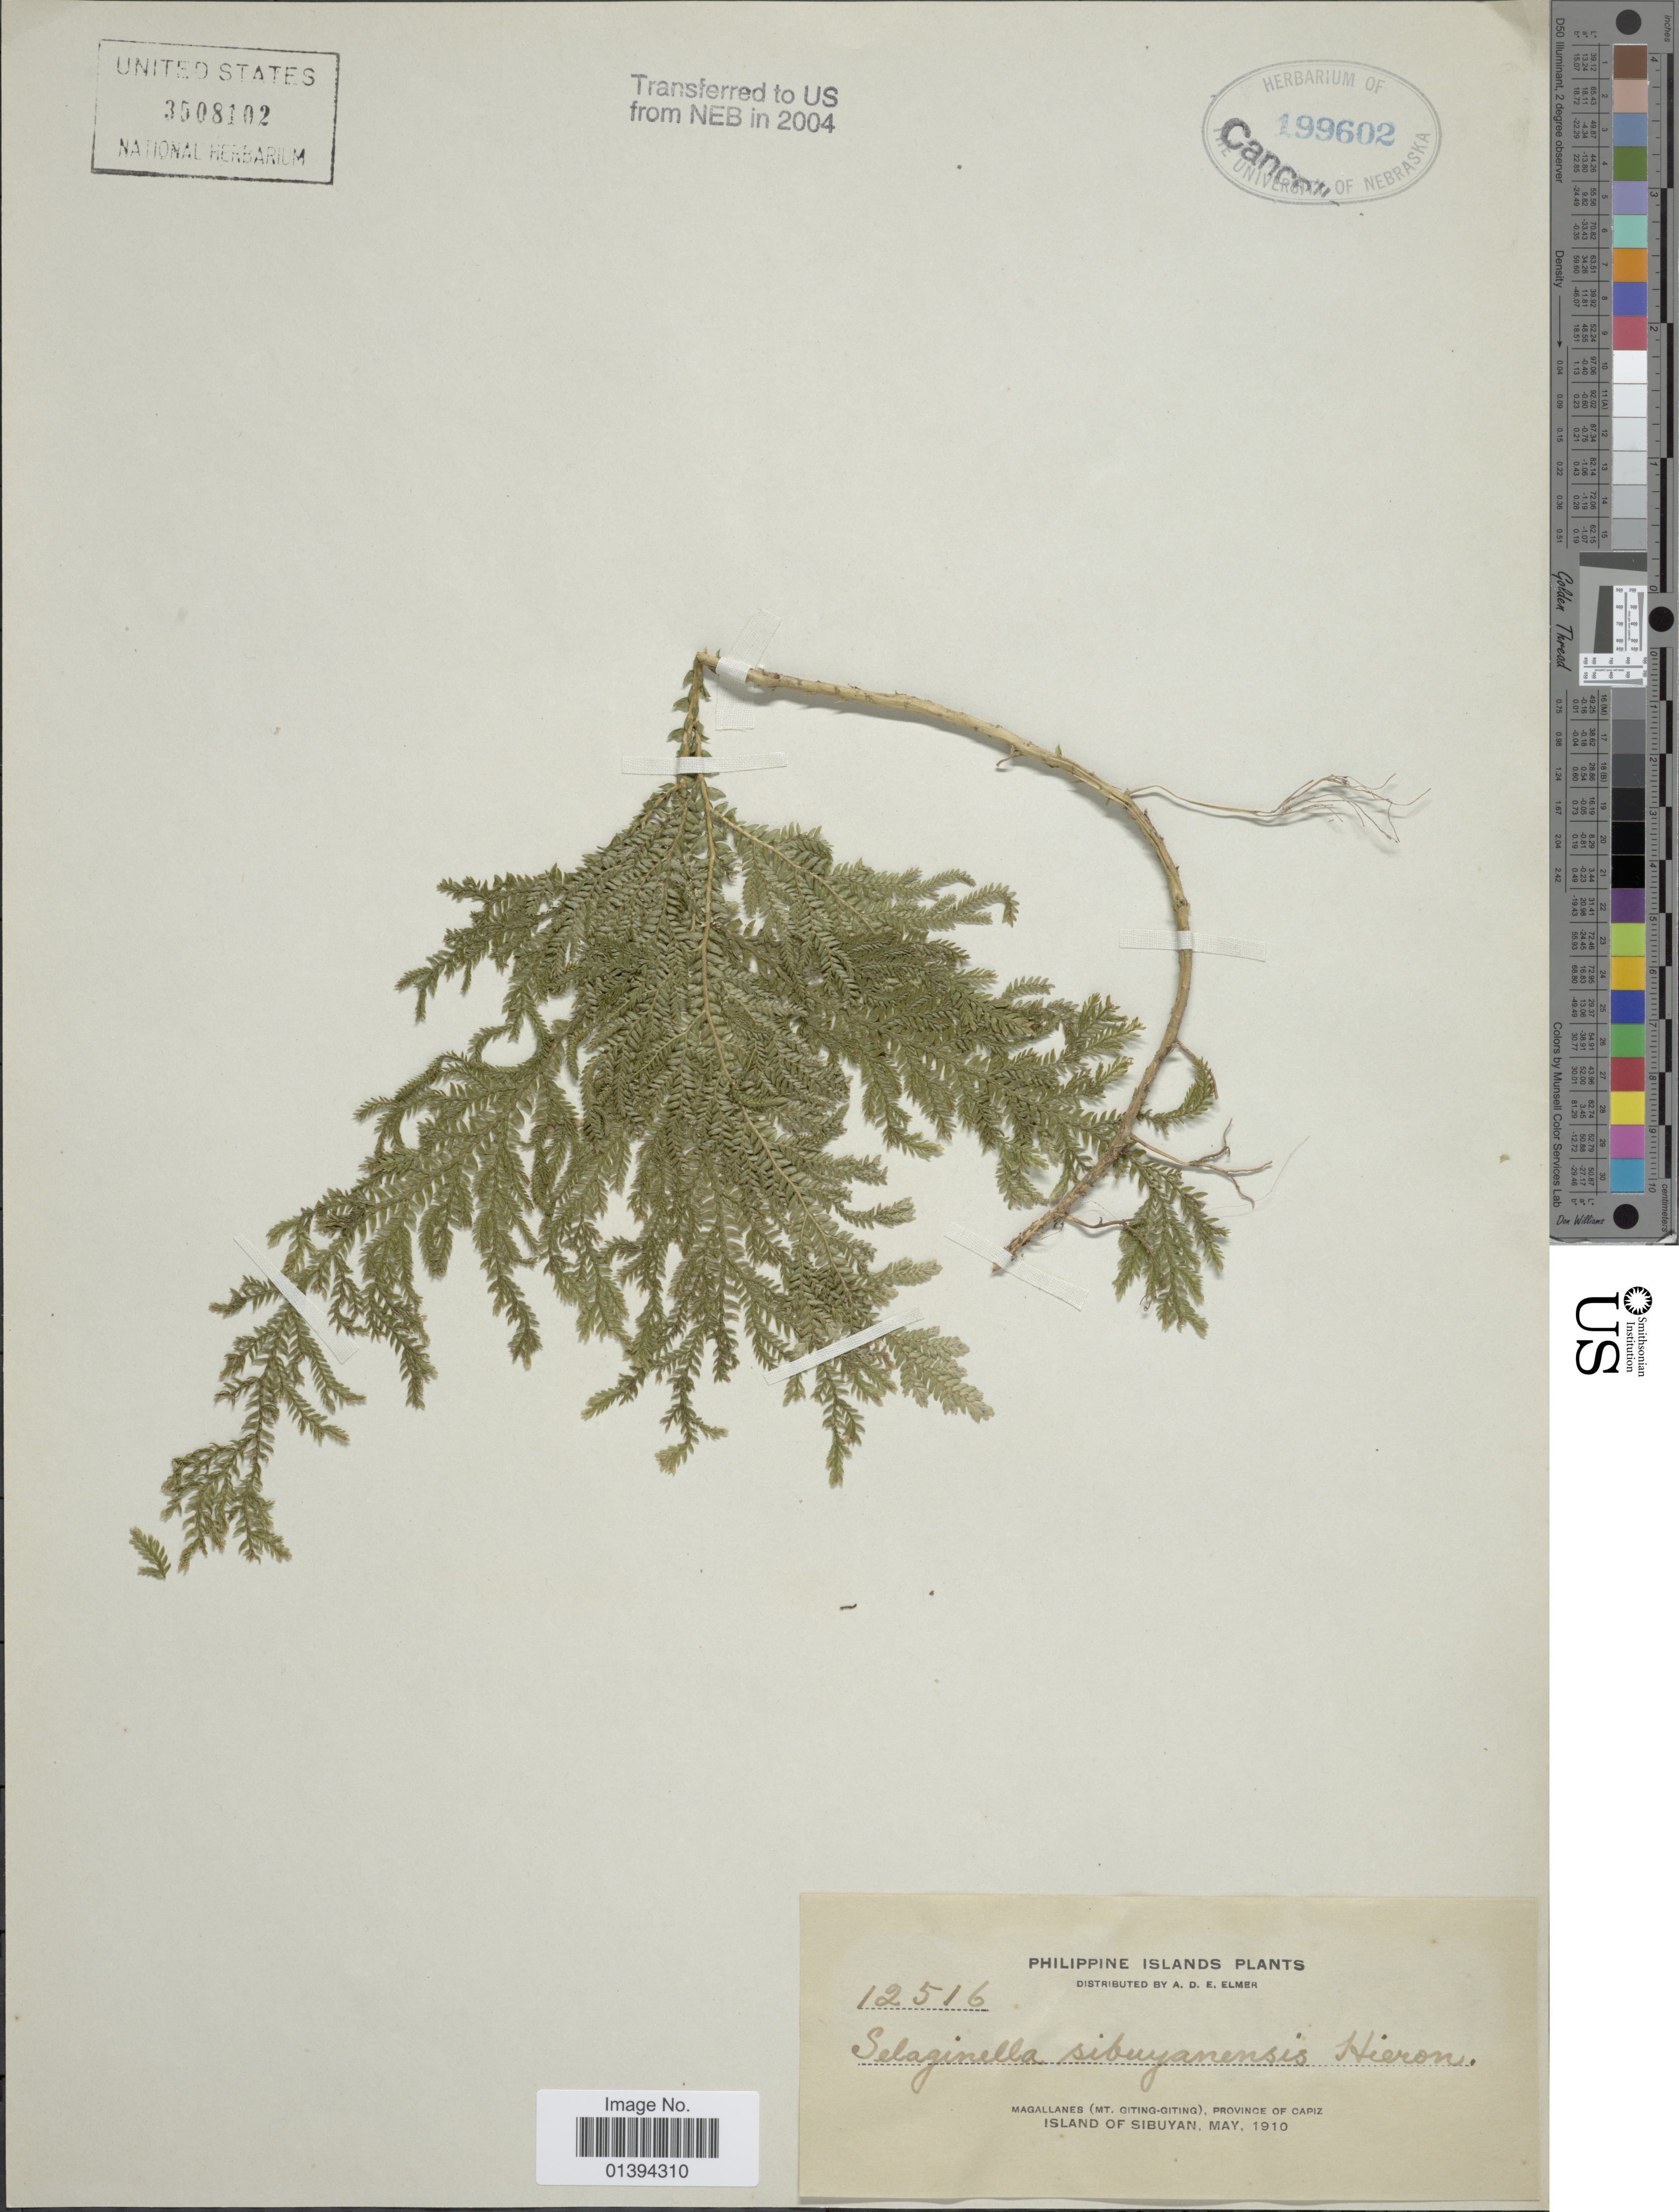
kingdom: Plantae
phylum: Tracheophyta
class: Lycopodiopsida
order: Selaginellales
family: Selaginellaceae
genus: Selaginella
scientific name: Selaginella sibuyanensis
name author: Hieron.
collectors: A. D. E. Elmer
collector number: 12516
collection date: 1910-05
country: Philippines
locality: Magallanes(Mt. Giting-Giting), province of Capiz, Island of Sibuyan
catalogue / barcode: US 3508102